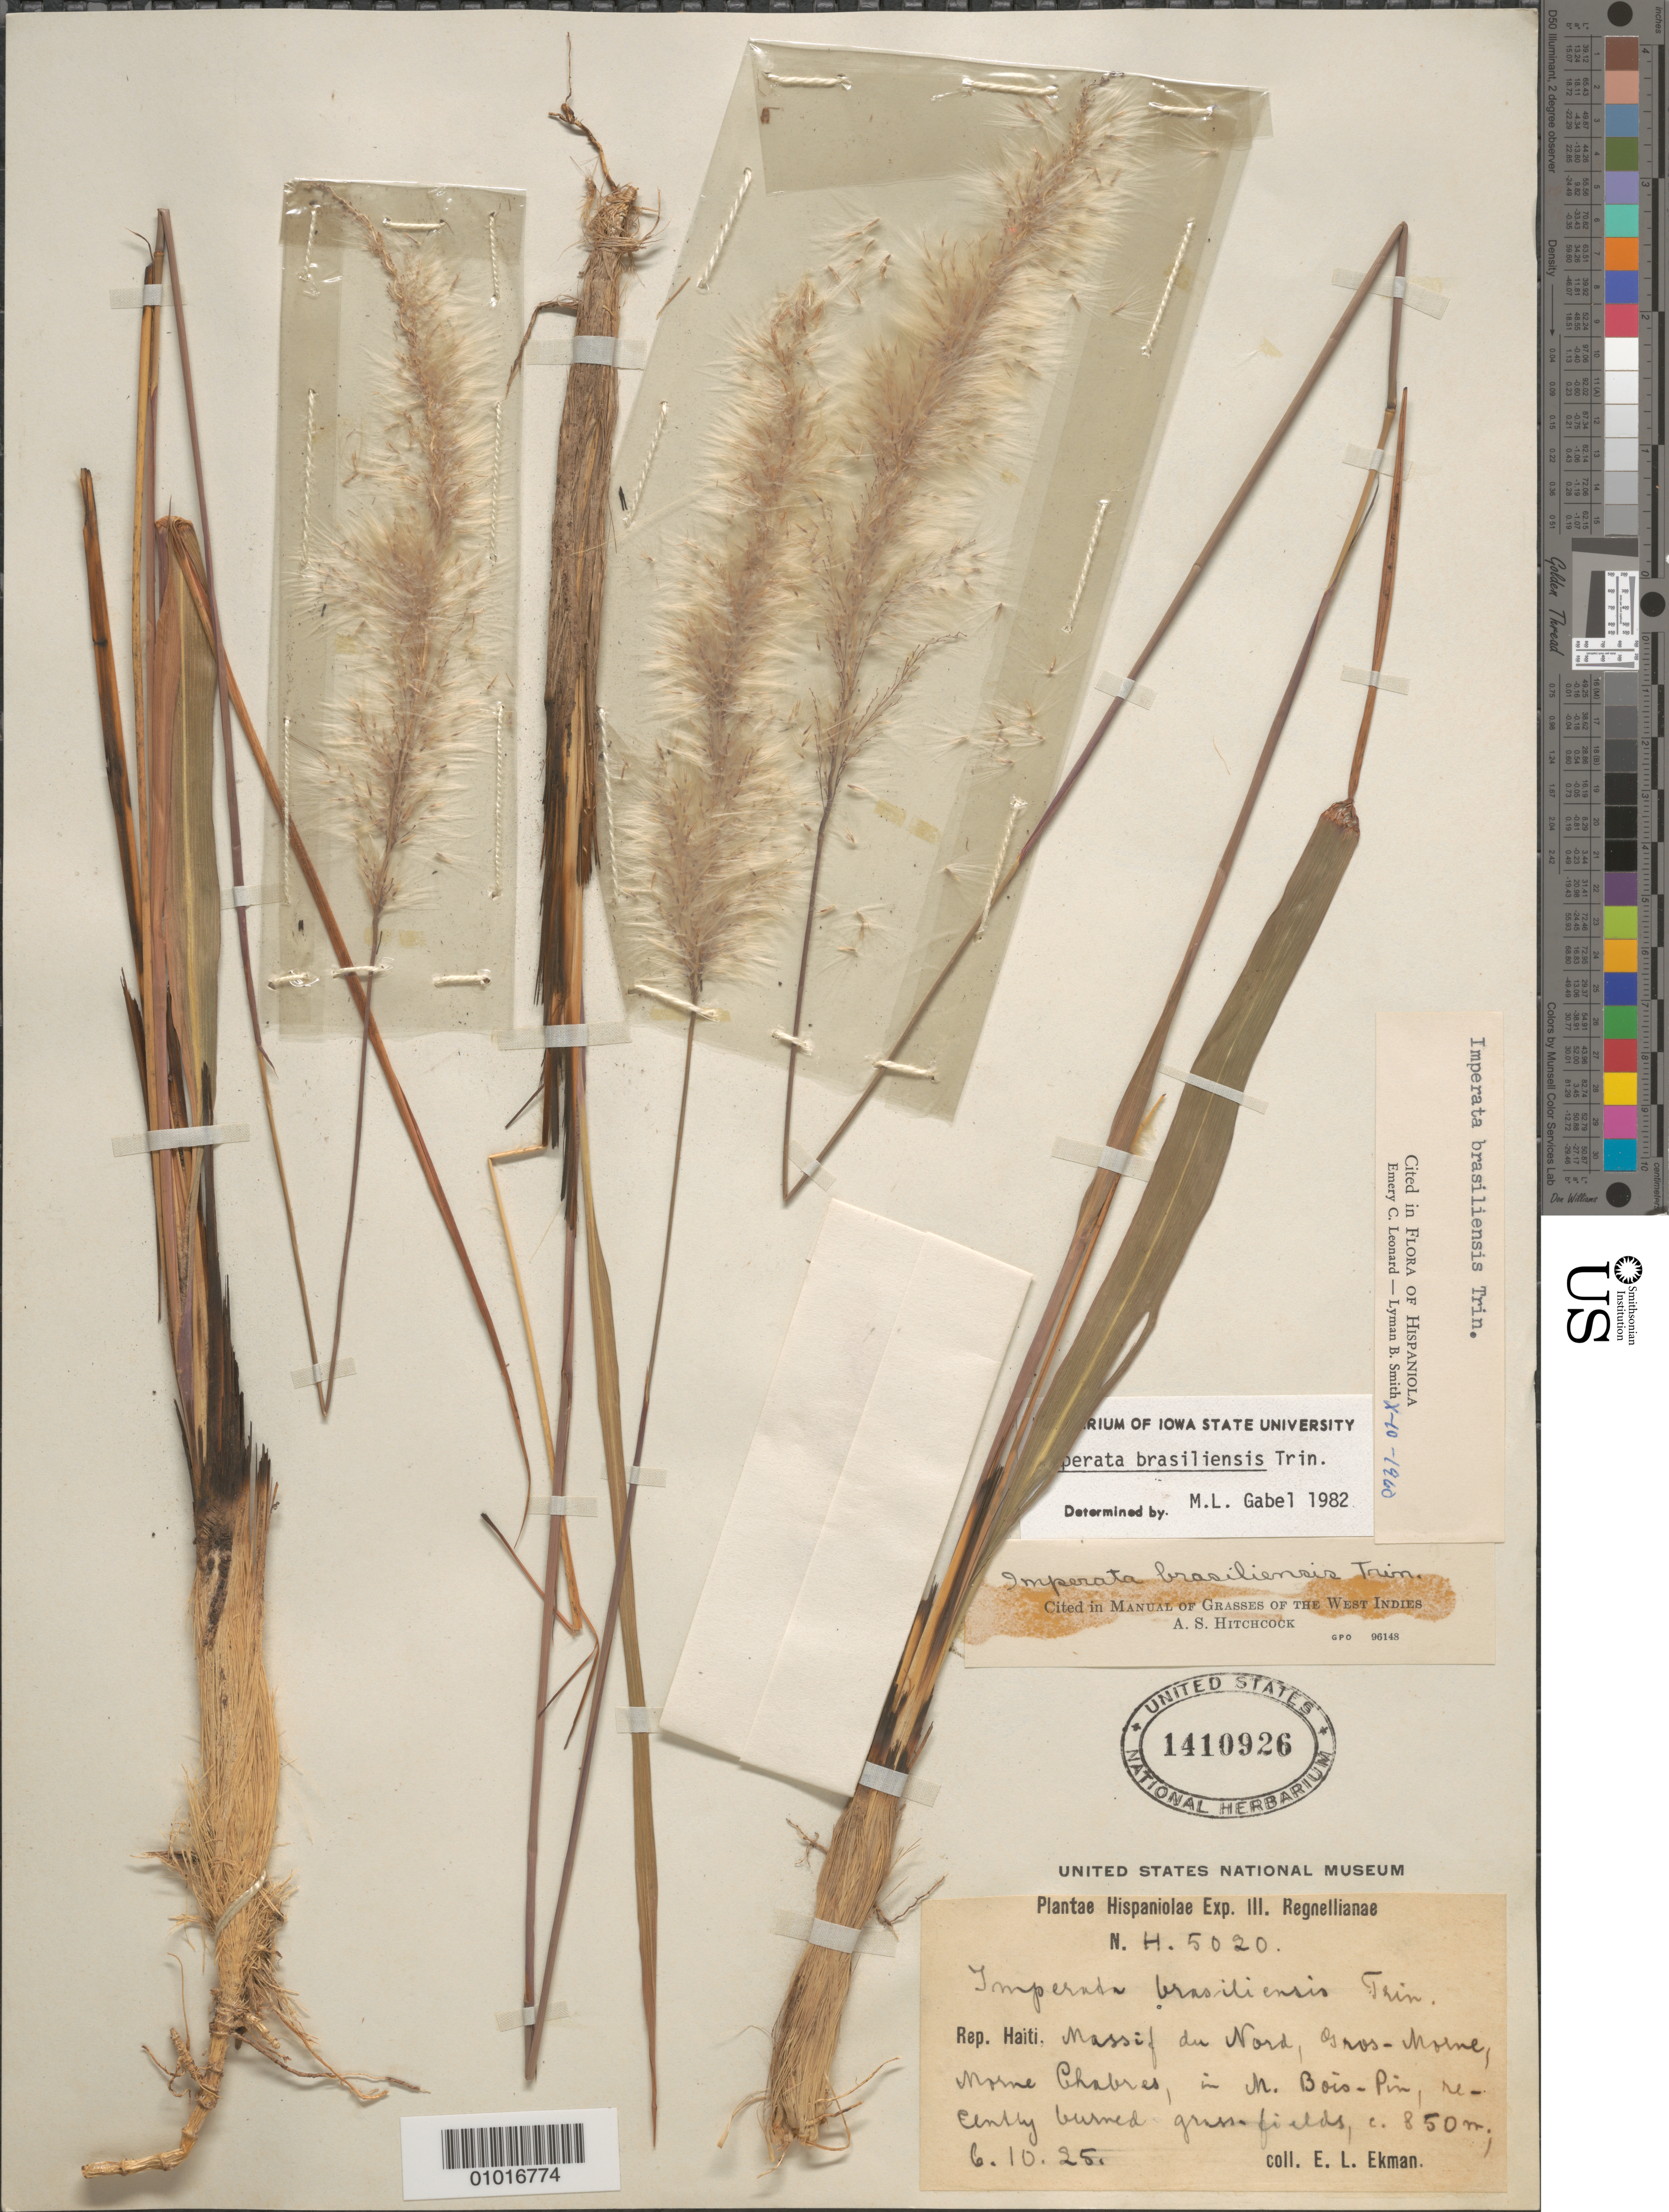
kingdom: Plantae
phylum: Tracheophyta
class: Liliopsida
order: Poales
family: Poaceae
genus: Imperata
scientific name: Imperata brasiliensis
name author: Trin.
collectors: E. L. Ekman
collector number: H 5020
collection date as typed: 06 Oct 1925 or 10 Jun 1925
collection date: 1925-06-10 or 1925-10-06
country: Haiti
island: Hispaniola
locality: Massif du Nord, Osros Morne, Morne Chabres, in M. Bois-Pin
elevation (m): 850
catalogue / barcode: US 1410926